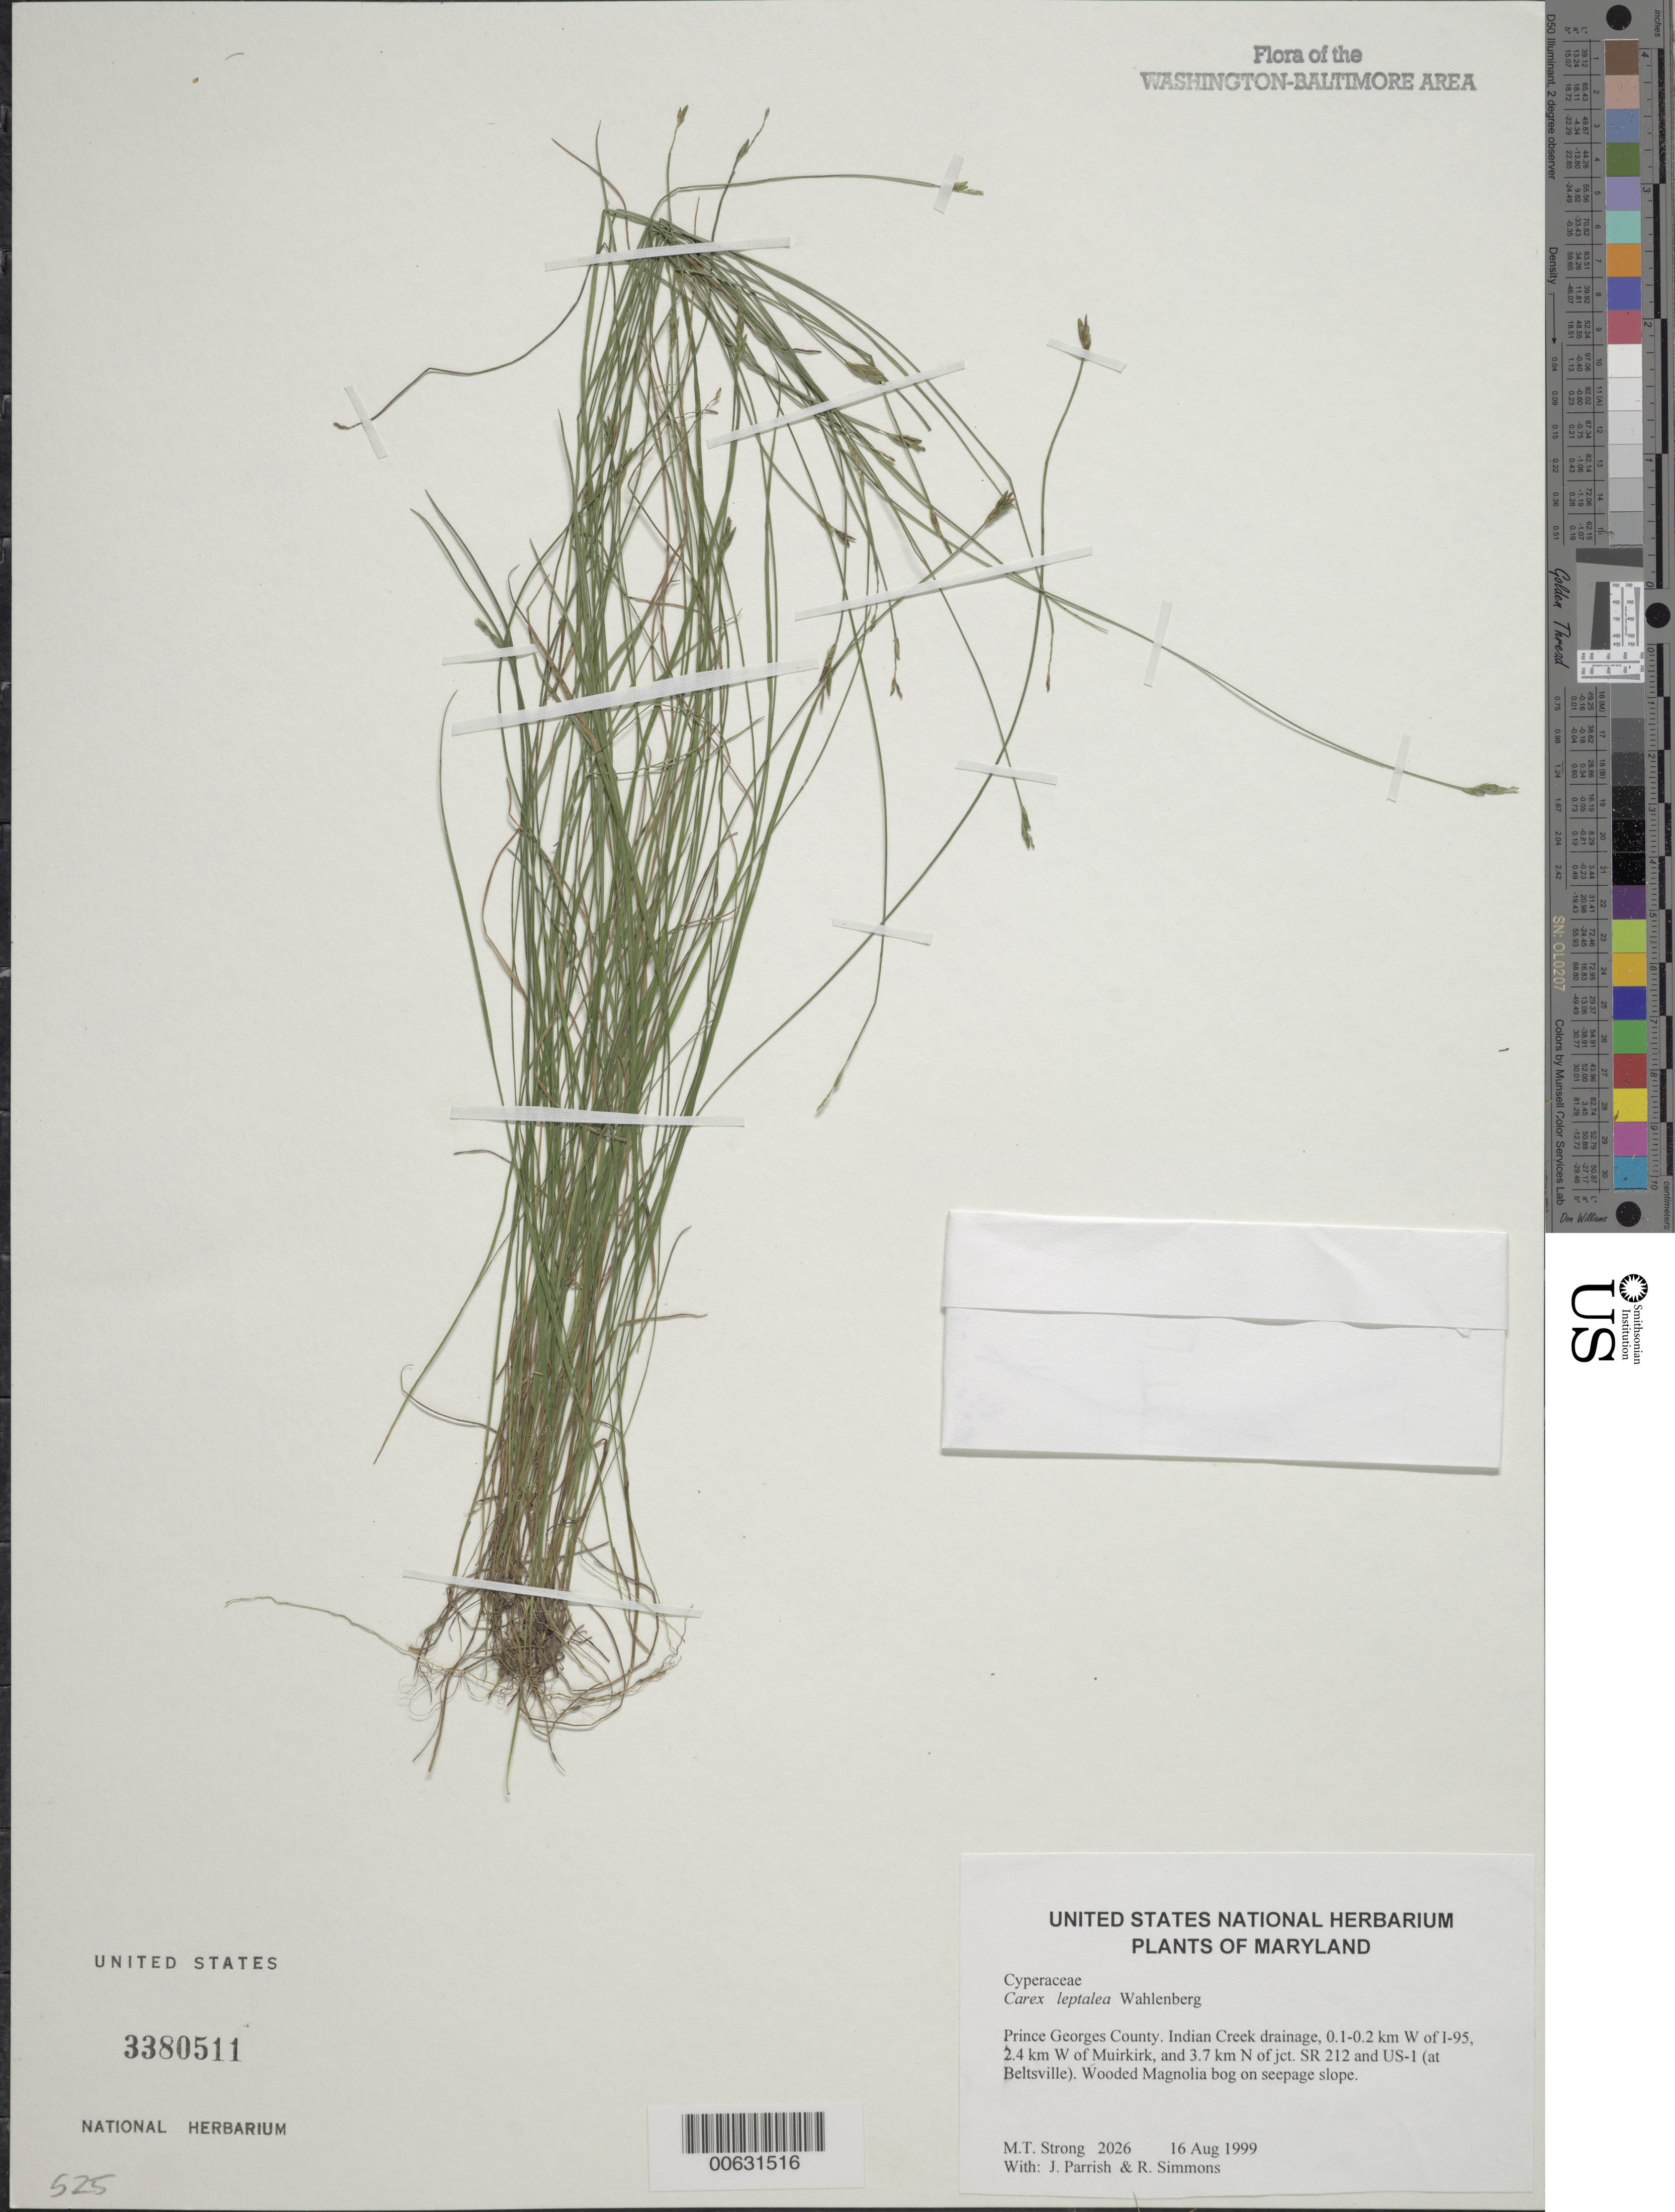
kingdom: Plantae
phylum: Tracheophyta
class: Liliopsida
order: Poales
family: Cyperaceae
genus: Carex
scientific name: Carex leptalea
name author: Wahlenb.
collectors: M. T. Strong, J. Parrish & R. Simmons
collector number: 2026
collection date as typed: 16 Aug 1999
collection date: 1999-08-16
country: United States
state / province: Maryland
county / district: Prince George's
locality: Indian Creek drainage, 0.1-0.2 km W of I-95, 2.4 km W of Muirkirk, and 3.7 km N of jct. SR 212 and US-1 (at Beltsville).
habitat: Wooded Magnolia bog on seepage slope.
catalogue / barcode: US 3380511